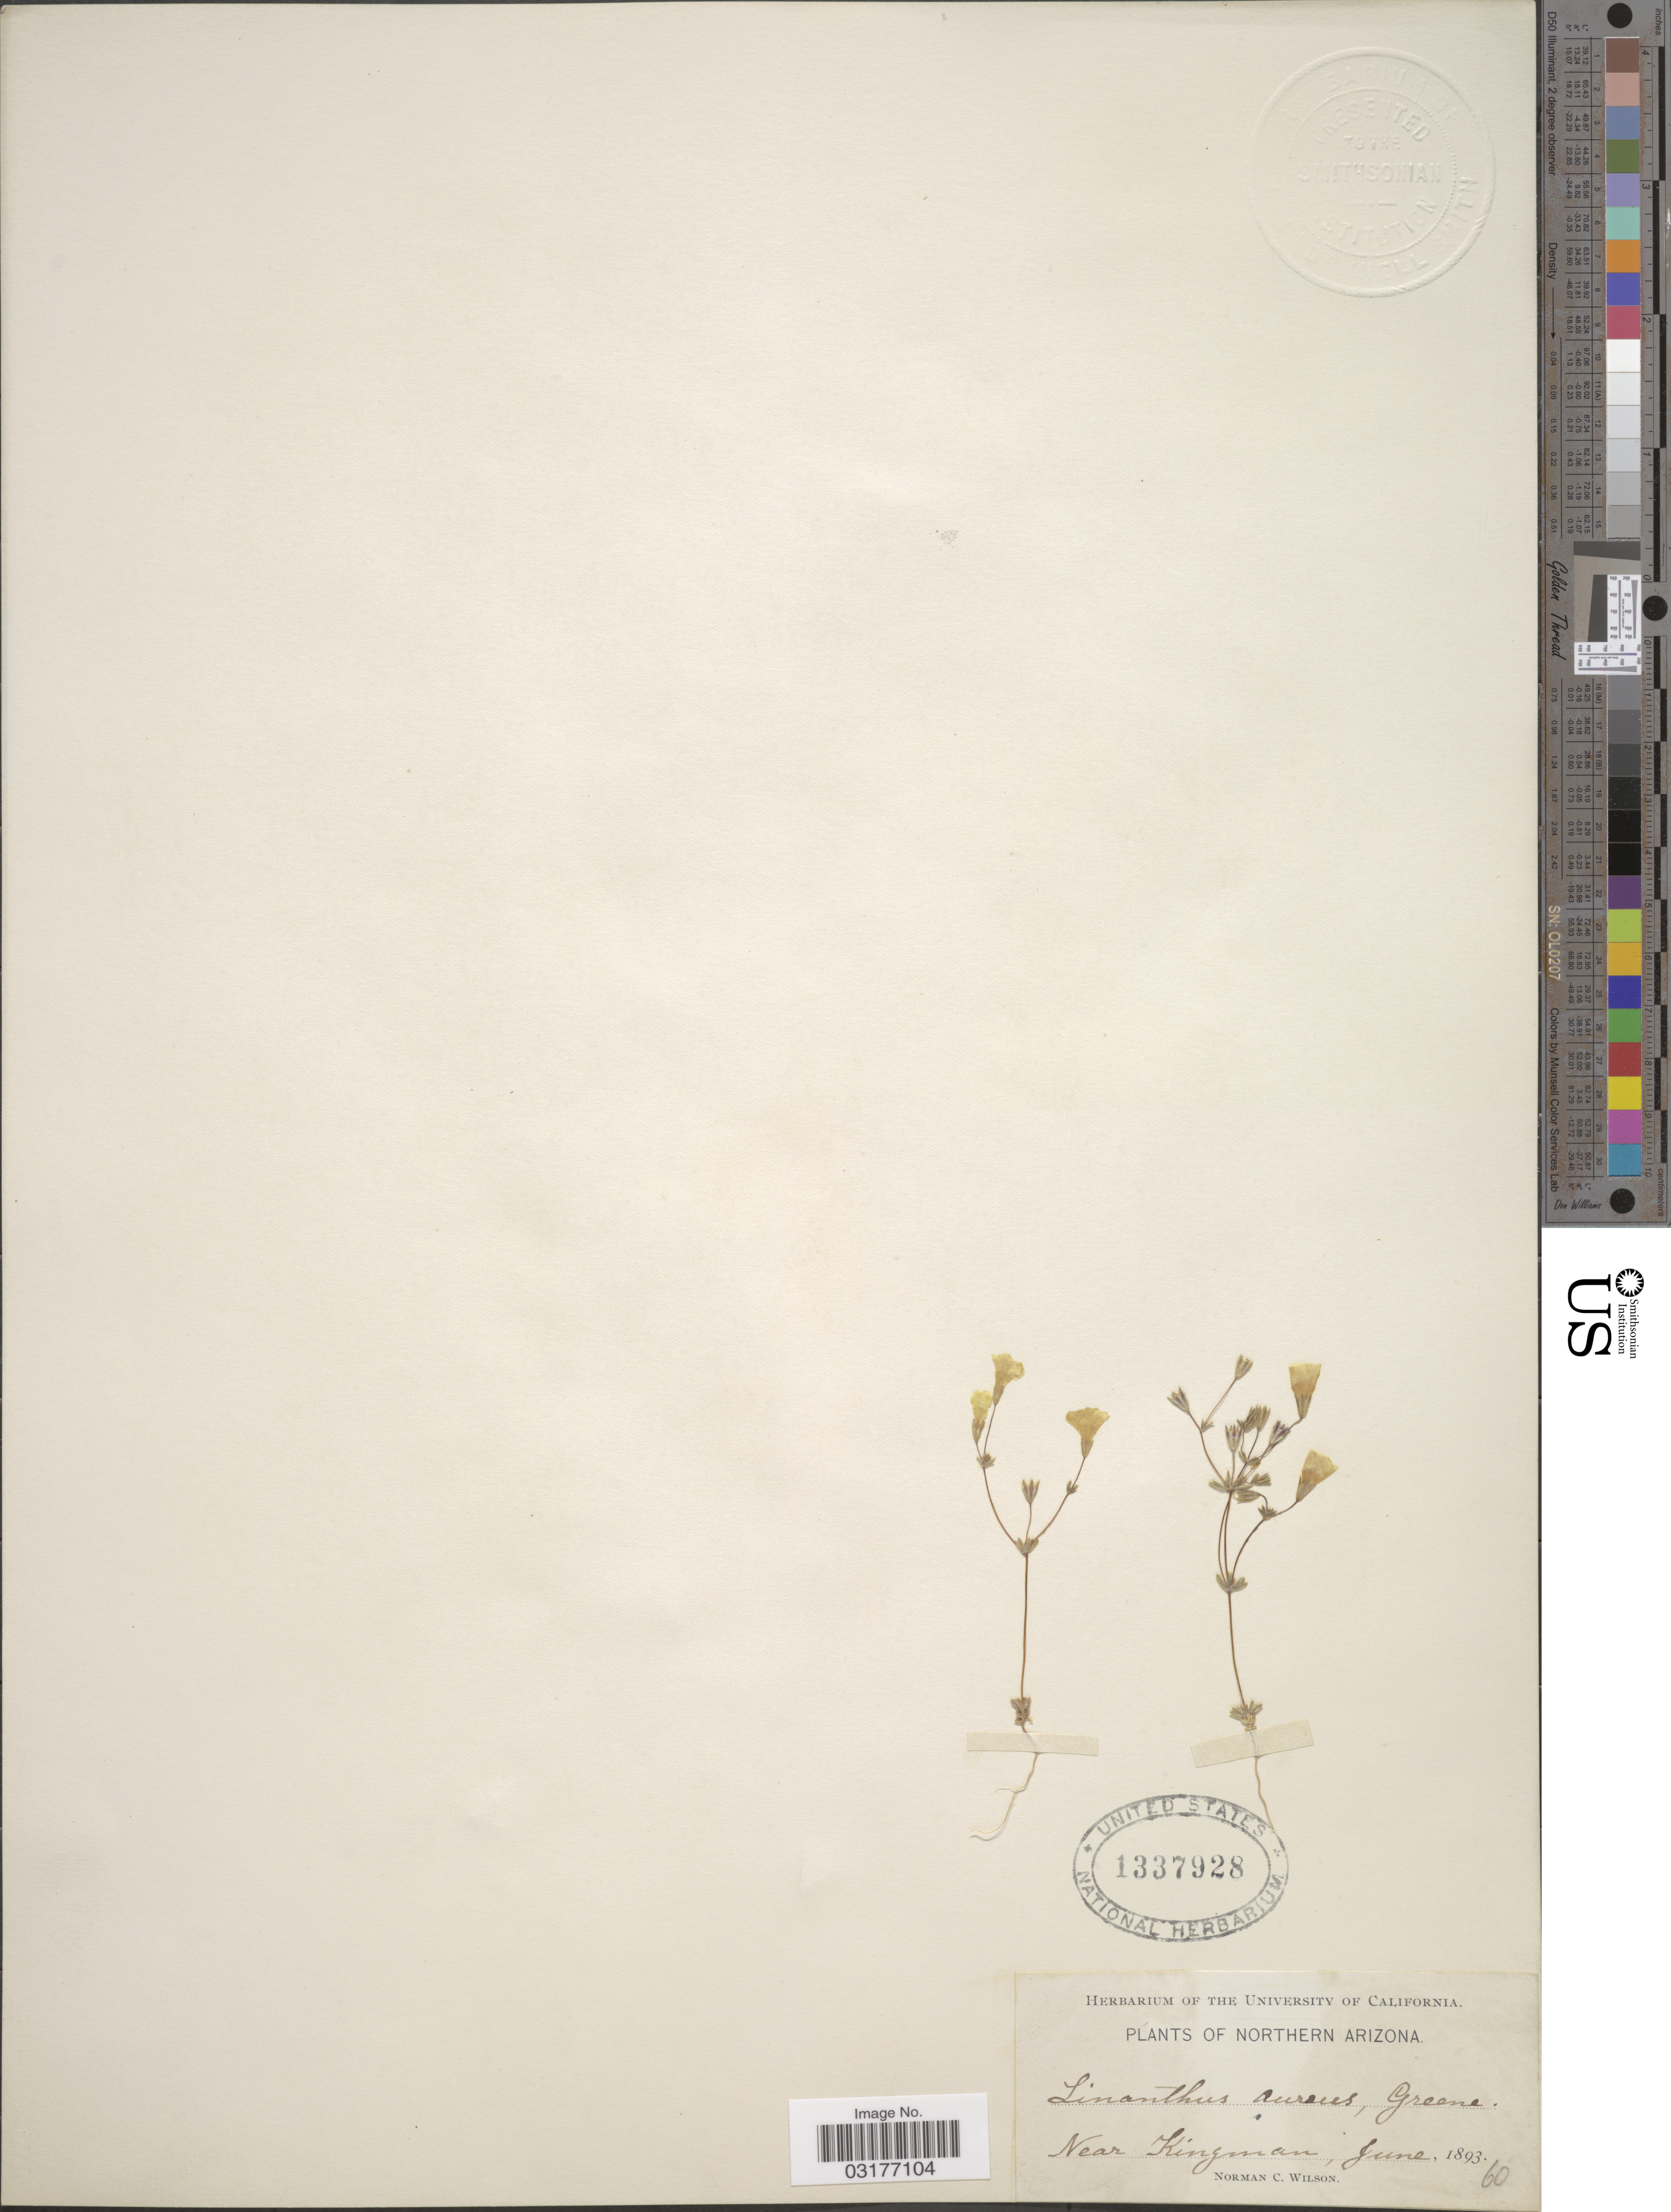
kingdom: Plantae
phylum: Tracheophyta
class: Magnoliopsida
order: Ericales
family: Polemoniaceae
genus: Linanthus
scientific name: Linanthus aureus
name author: (Nutt.) Greene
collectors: N. C. Wilson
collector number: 60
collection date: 1893-06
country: United States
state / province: Arizona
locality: Northern Arizona. Near Kingman.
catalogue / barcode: US 1337928